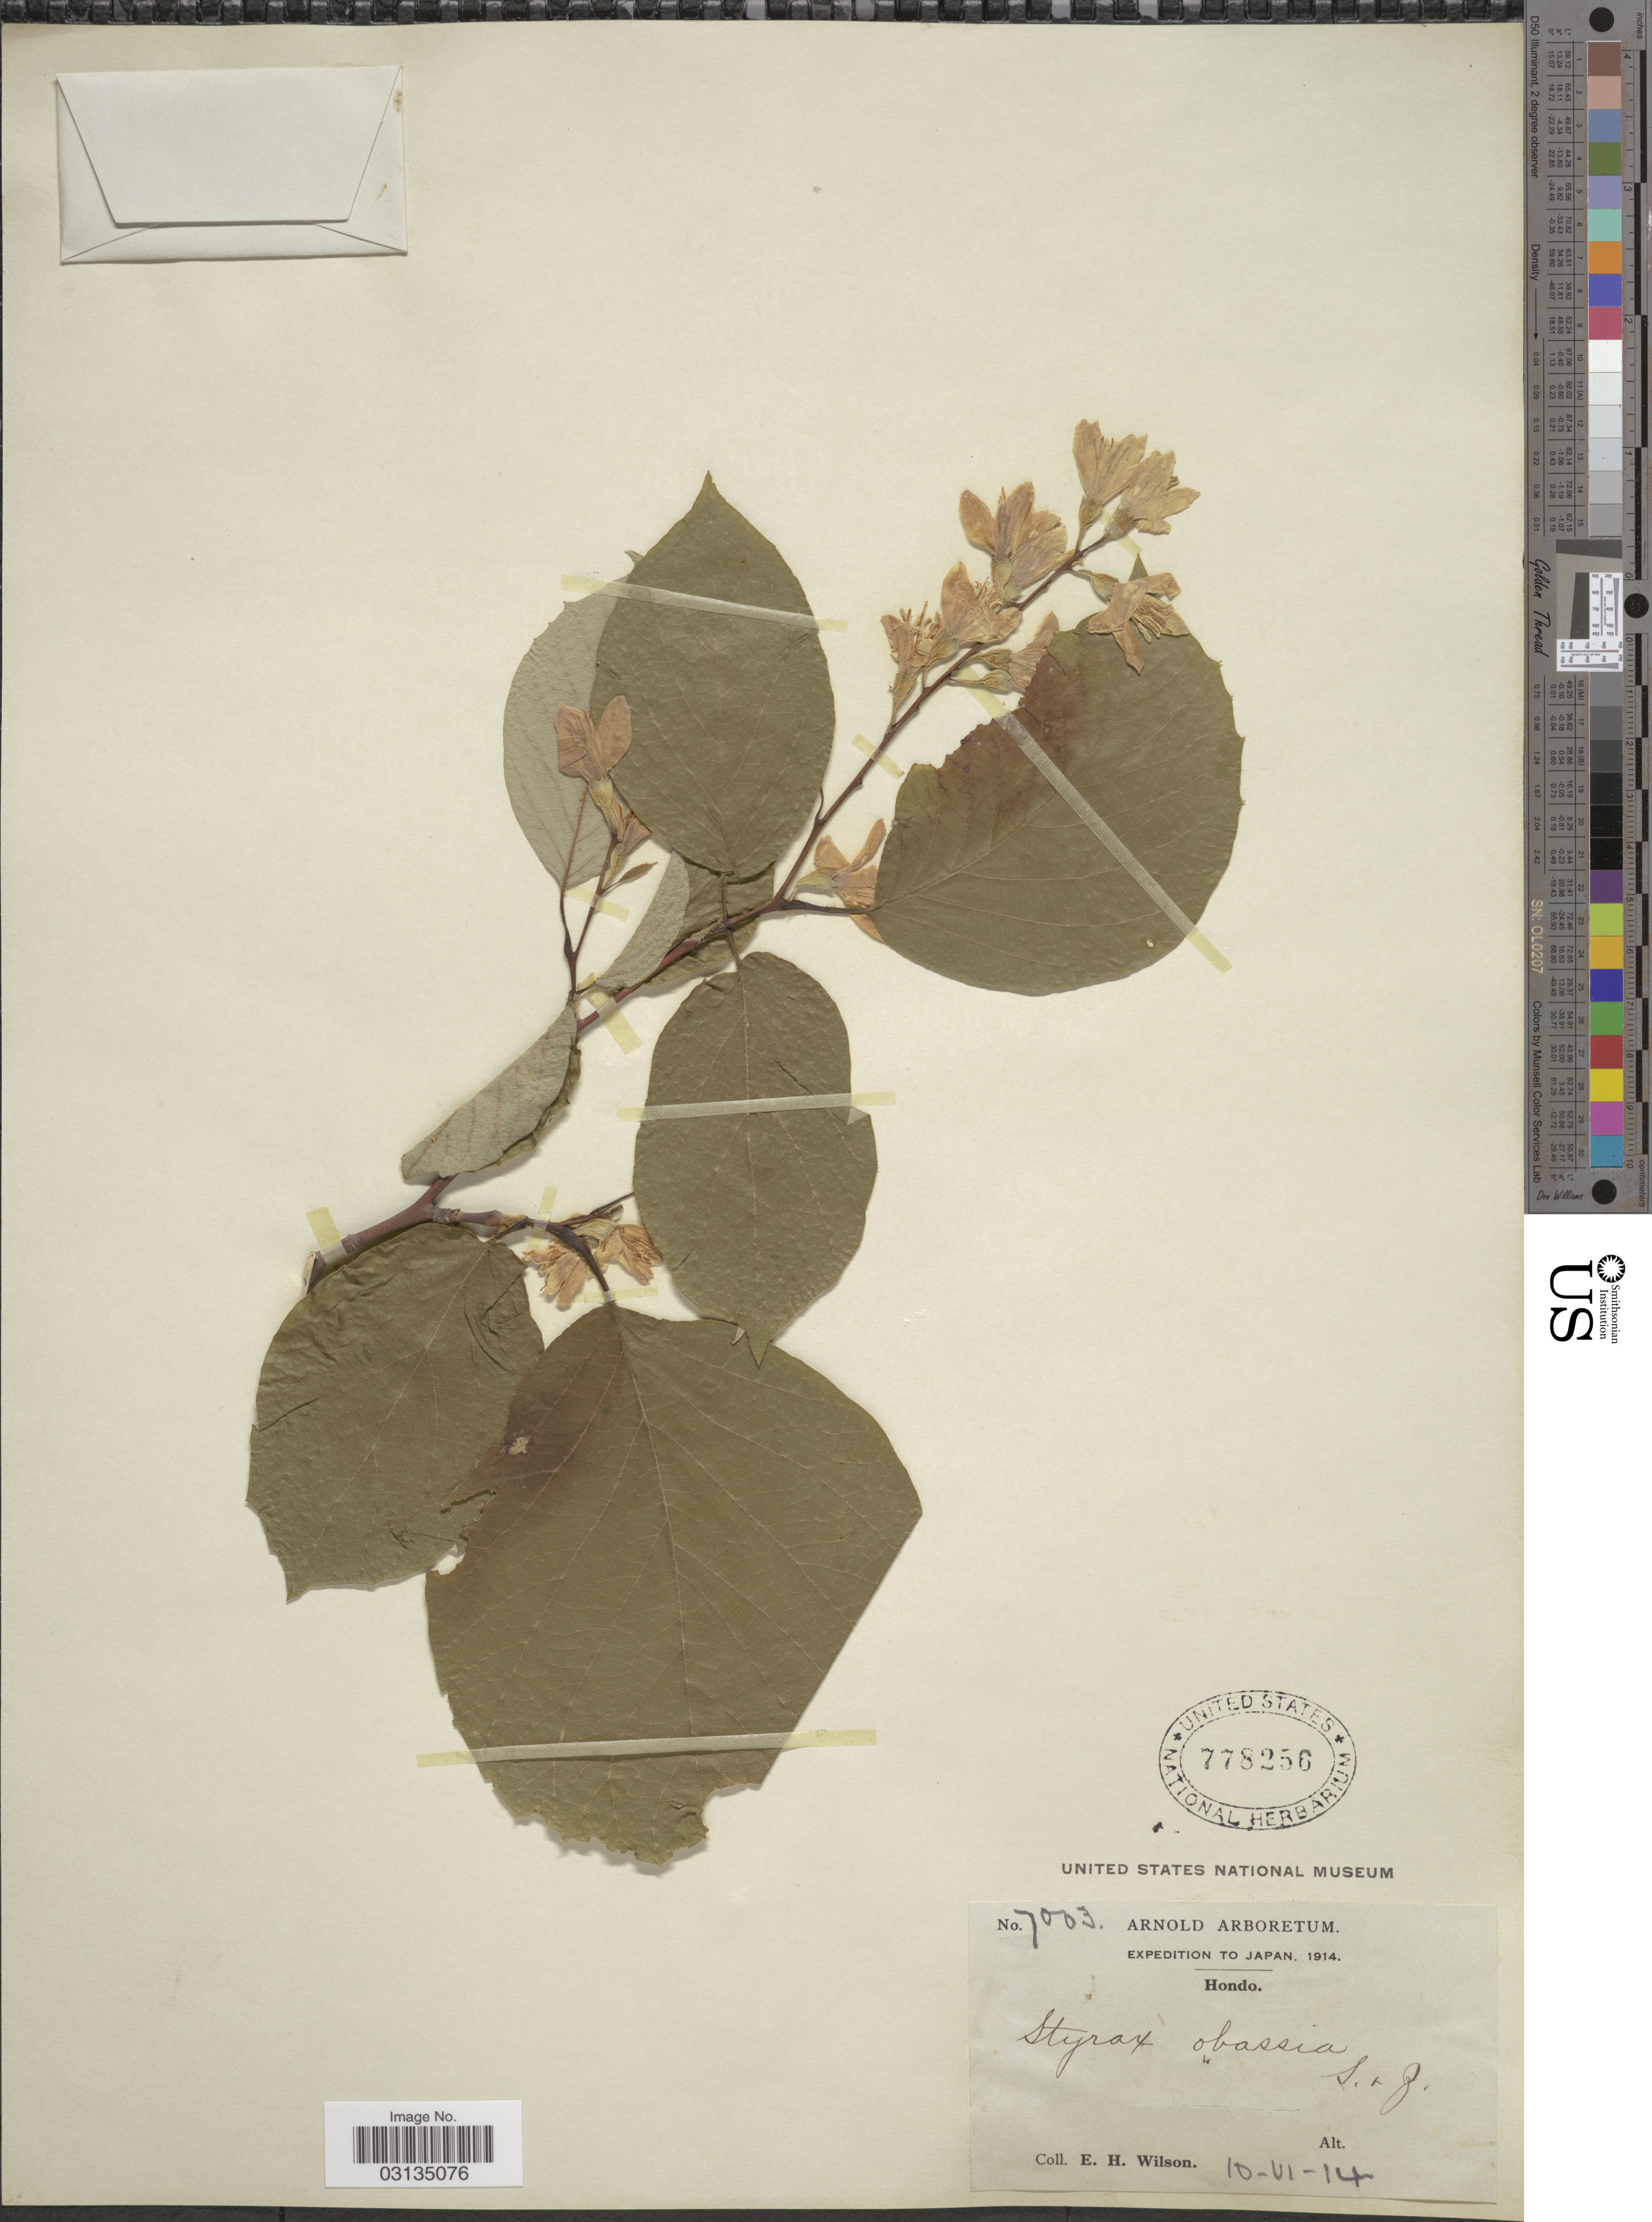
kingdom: Plantae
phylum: Tracheophyta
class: Magnoliopsida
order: Ericales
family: Styracaceae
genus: Styrax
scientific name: Styrax obassia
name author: Siebold & Zucc.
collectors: E. Wilson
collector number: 7003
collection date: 1914-06-10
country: Japan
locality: Hondo, Japan.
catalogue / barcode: US 778256